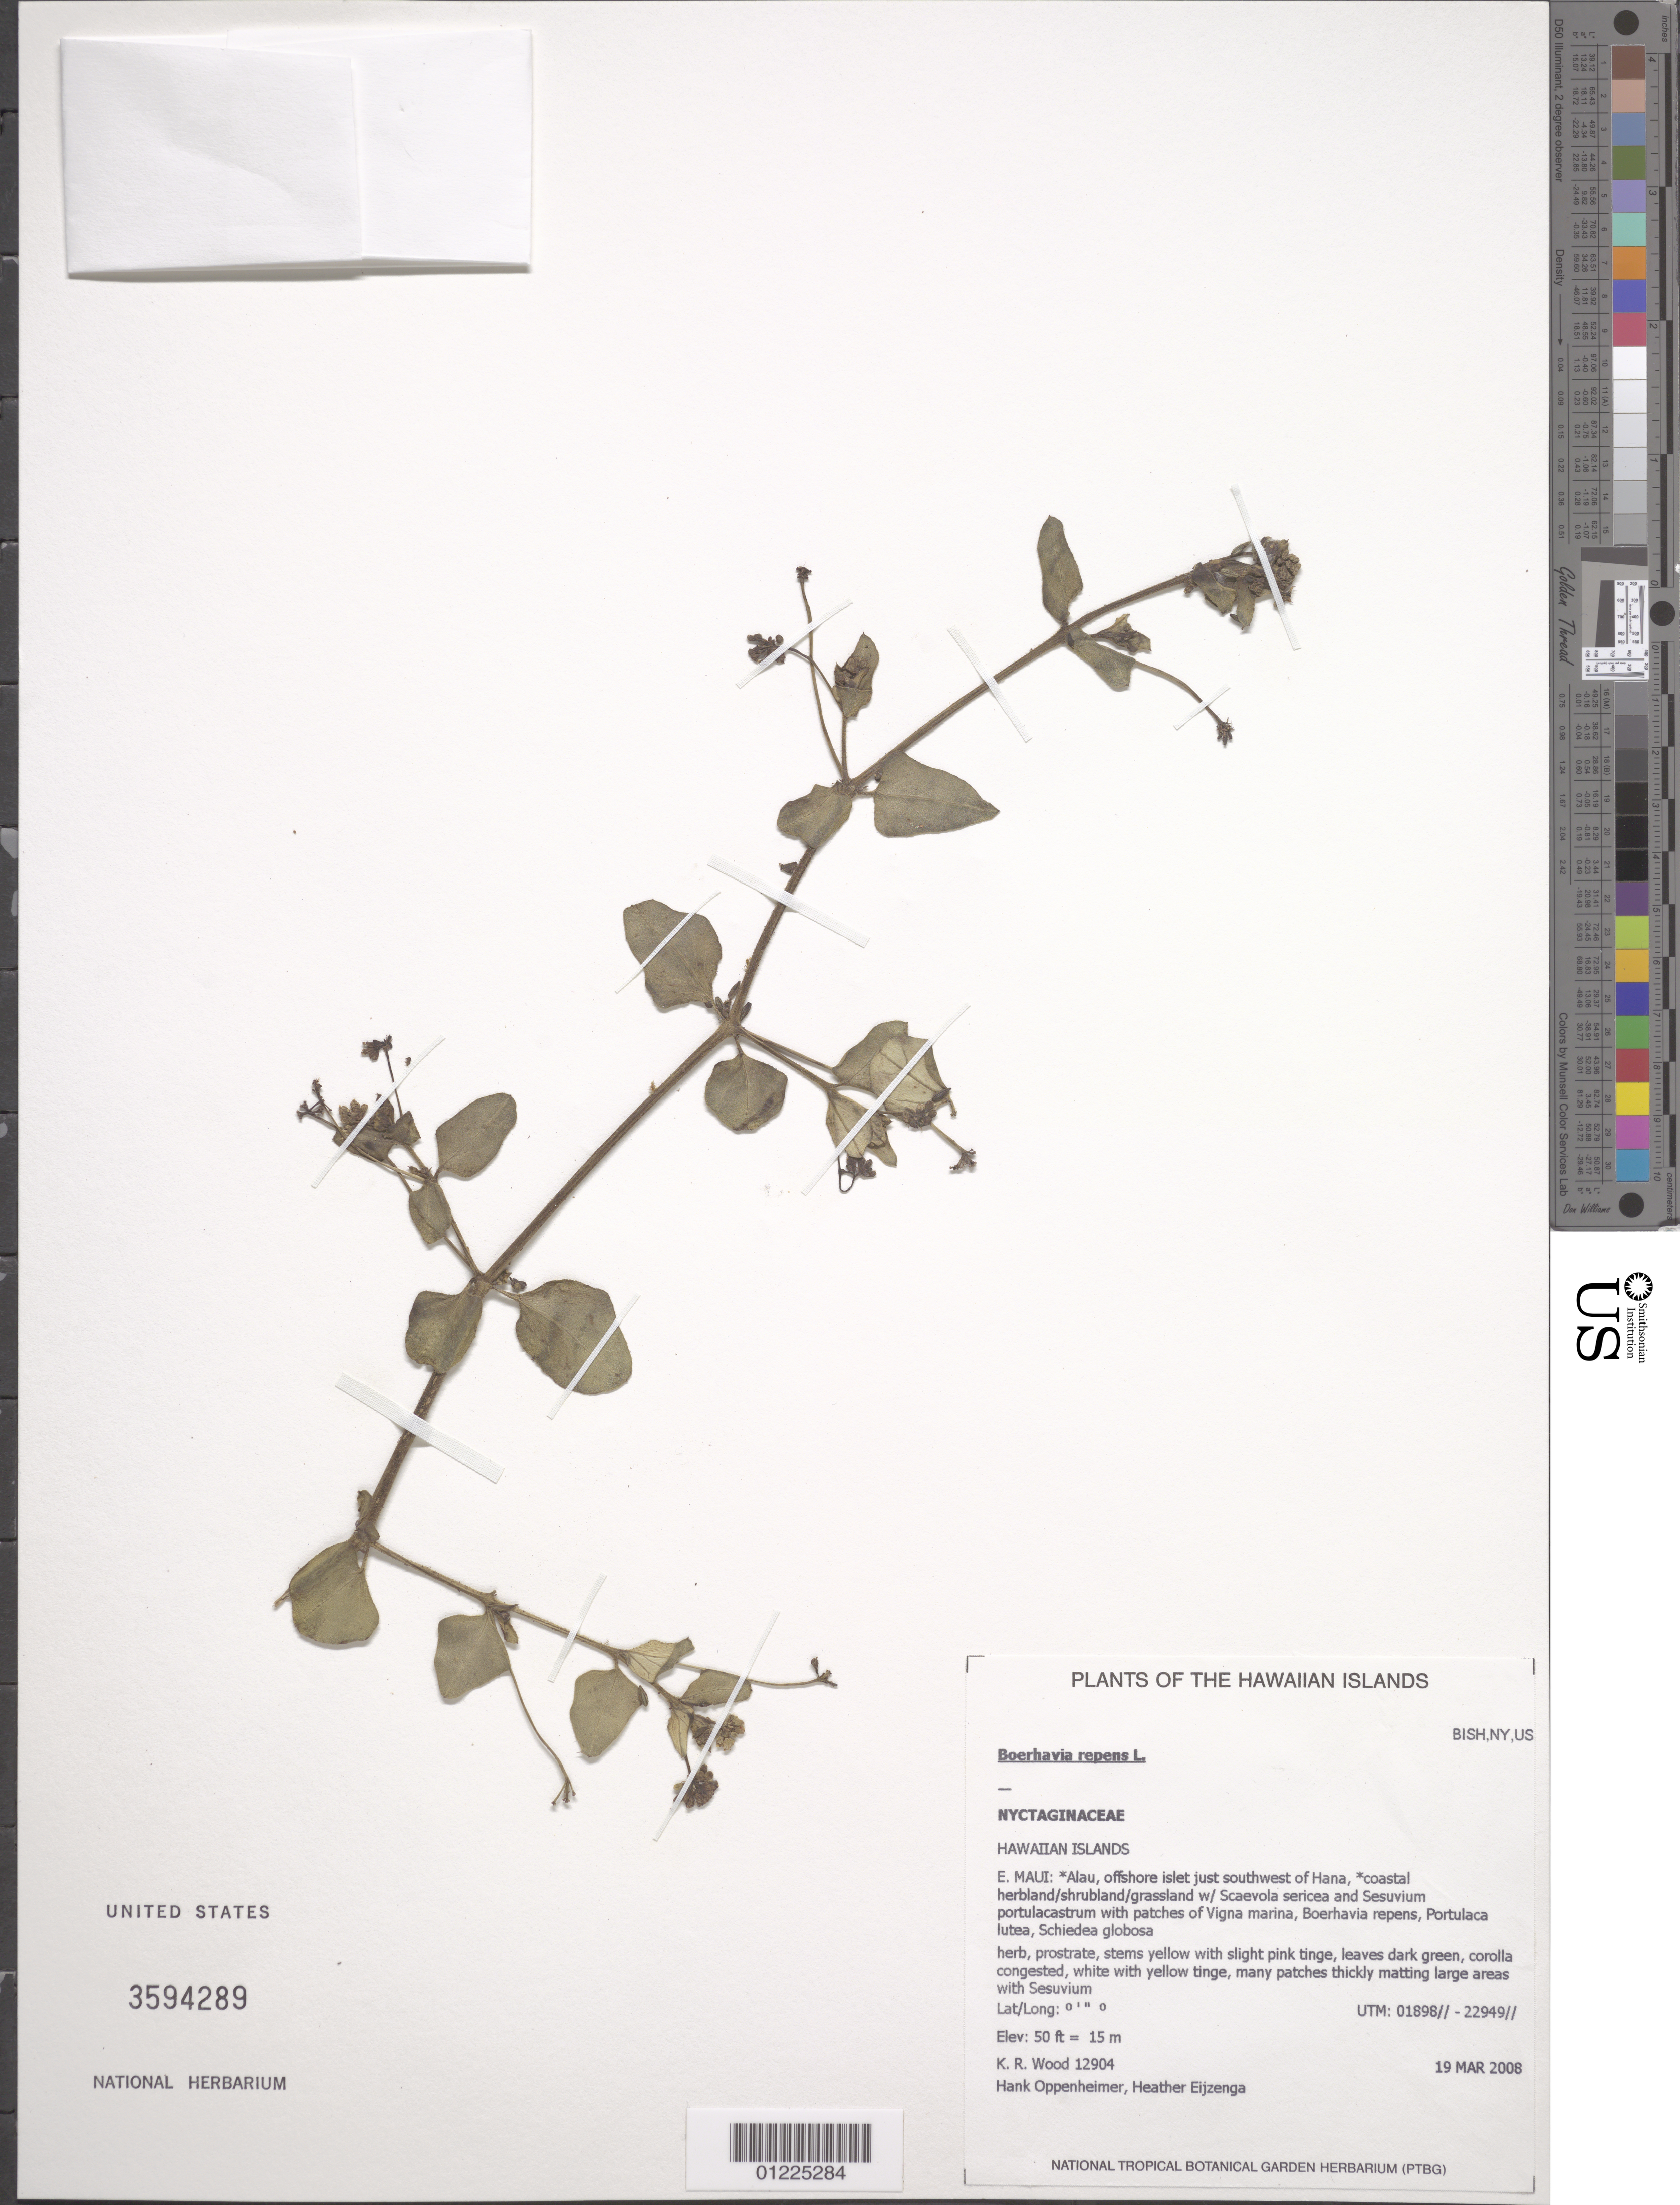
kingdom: Plantae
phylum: Tracheophyta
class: Magnoliopsida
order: Caryophyllales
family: Nyctaginaceae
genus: Boerhavia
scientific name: Boerhavia repens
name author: L.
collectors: K. R. Wood, H. Oppenheimer & Eijzenga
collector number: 12904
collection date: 2008-03-19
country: United States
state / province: Hawaii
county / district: Maui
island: Maui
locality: E Maui, Alau, offshore islet just SW of Hana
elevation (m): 15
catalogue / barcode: US 3594289